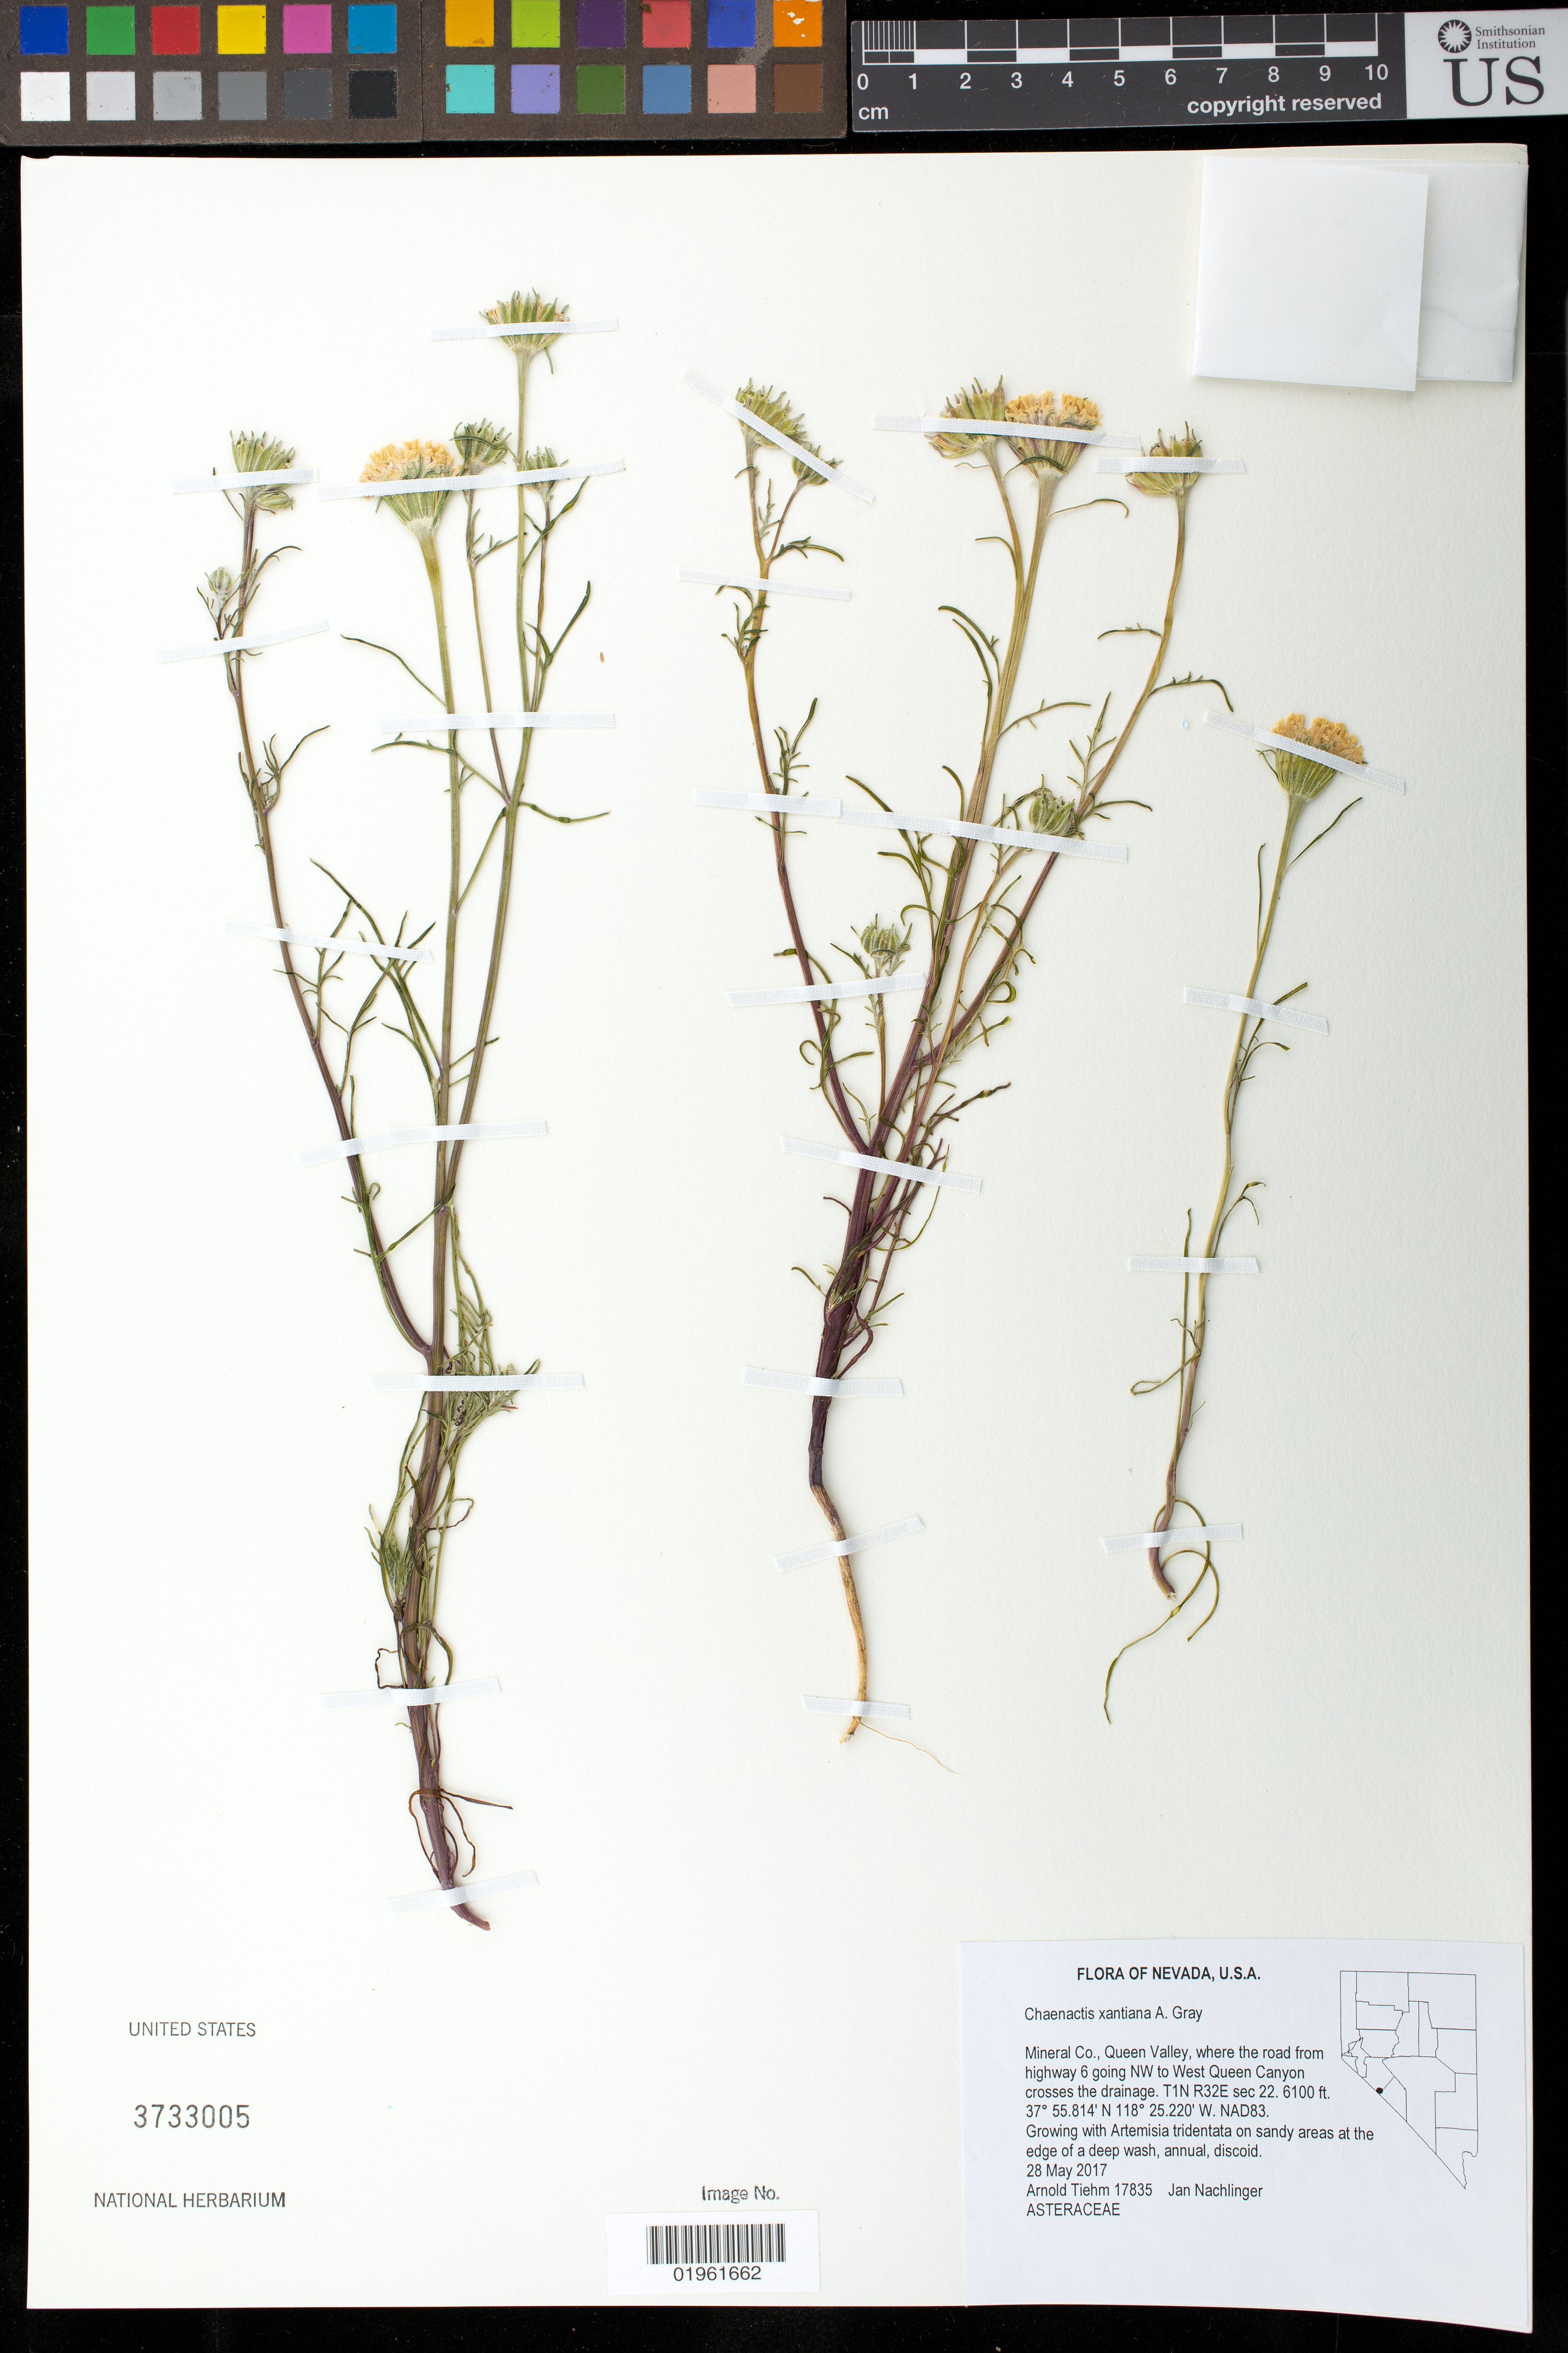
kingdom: Plantae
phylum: Tracheophyta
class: Magnoliopsida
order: Asterales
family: Asteraceae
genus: Chaenactis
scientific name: Chaenactis xantiana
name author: A. Gray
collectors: A. Tiehm & J. Nachlinger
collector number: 17835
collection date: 2017-05-28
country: United States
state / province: Nevada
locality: Mineral Co., Queen Valley, where the road from highway 6 going NW to West Queen Canyon crosses the drainage.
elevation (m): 1859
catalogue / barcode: US 3733005